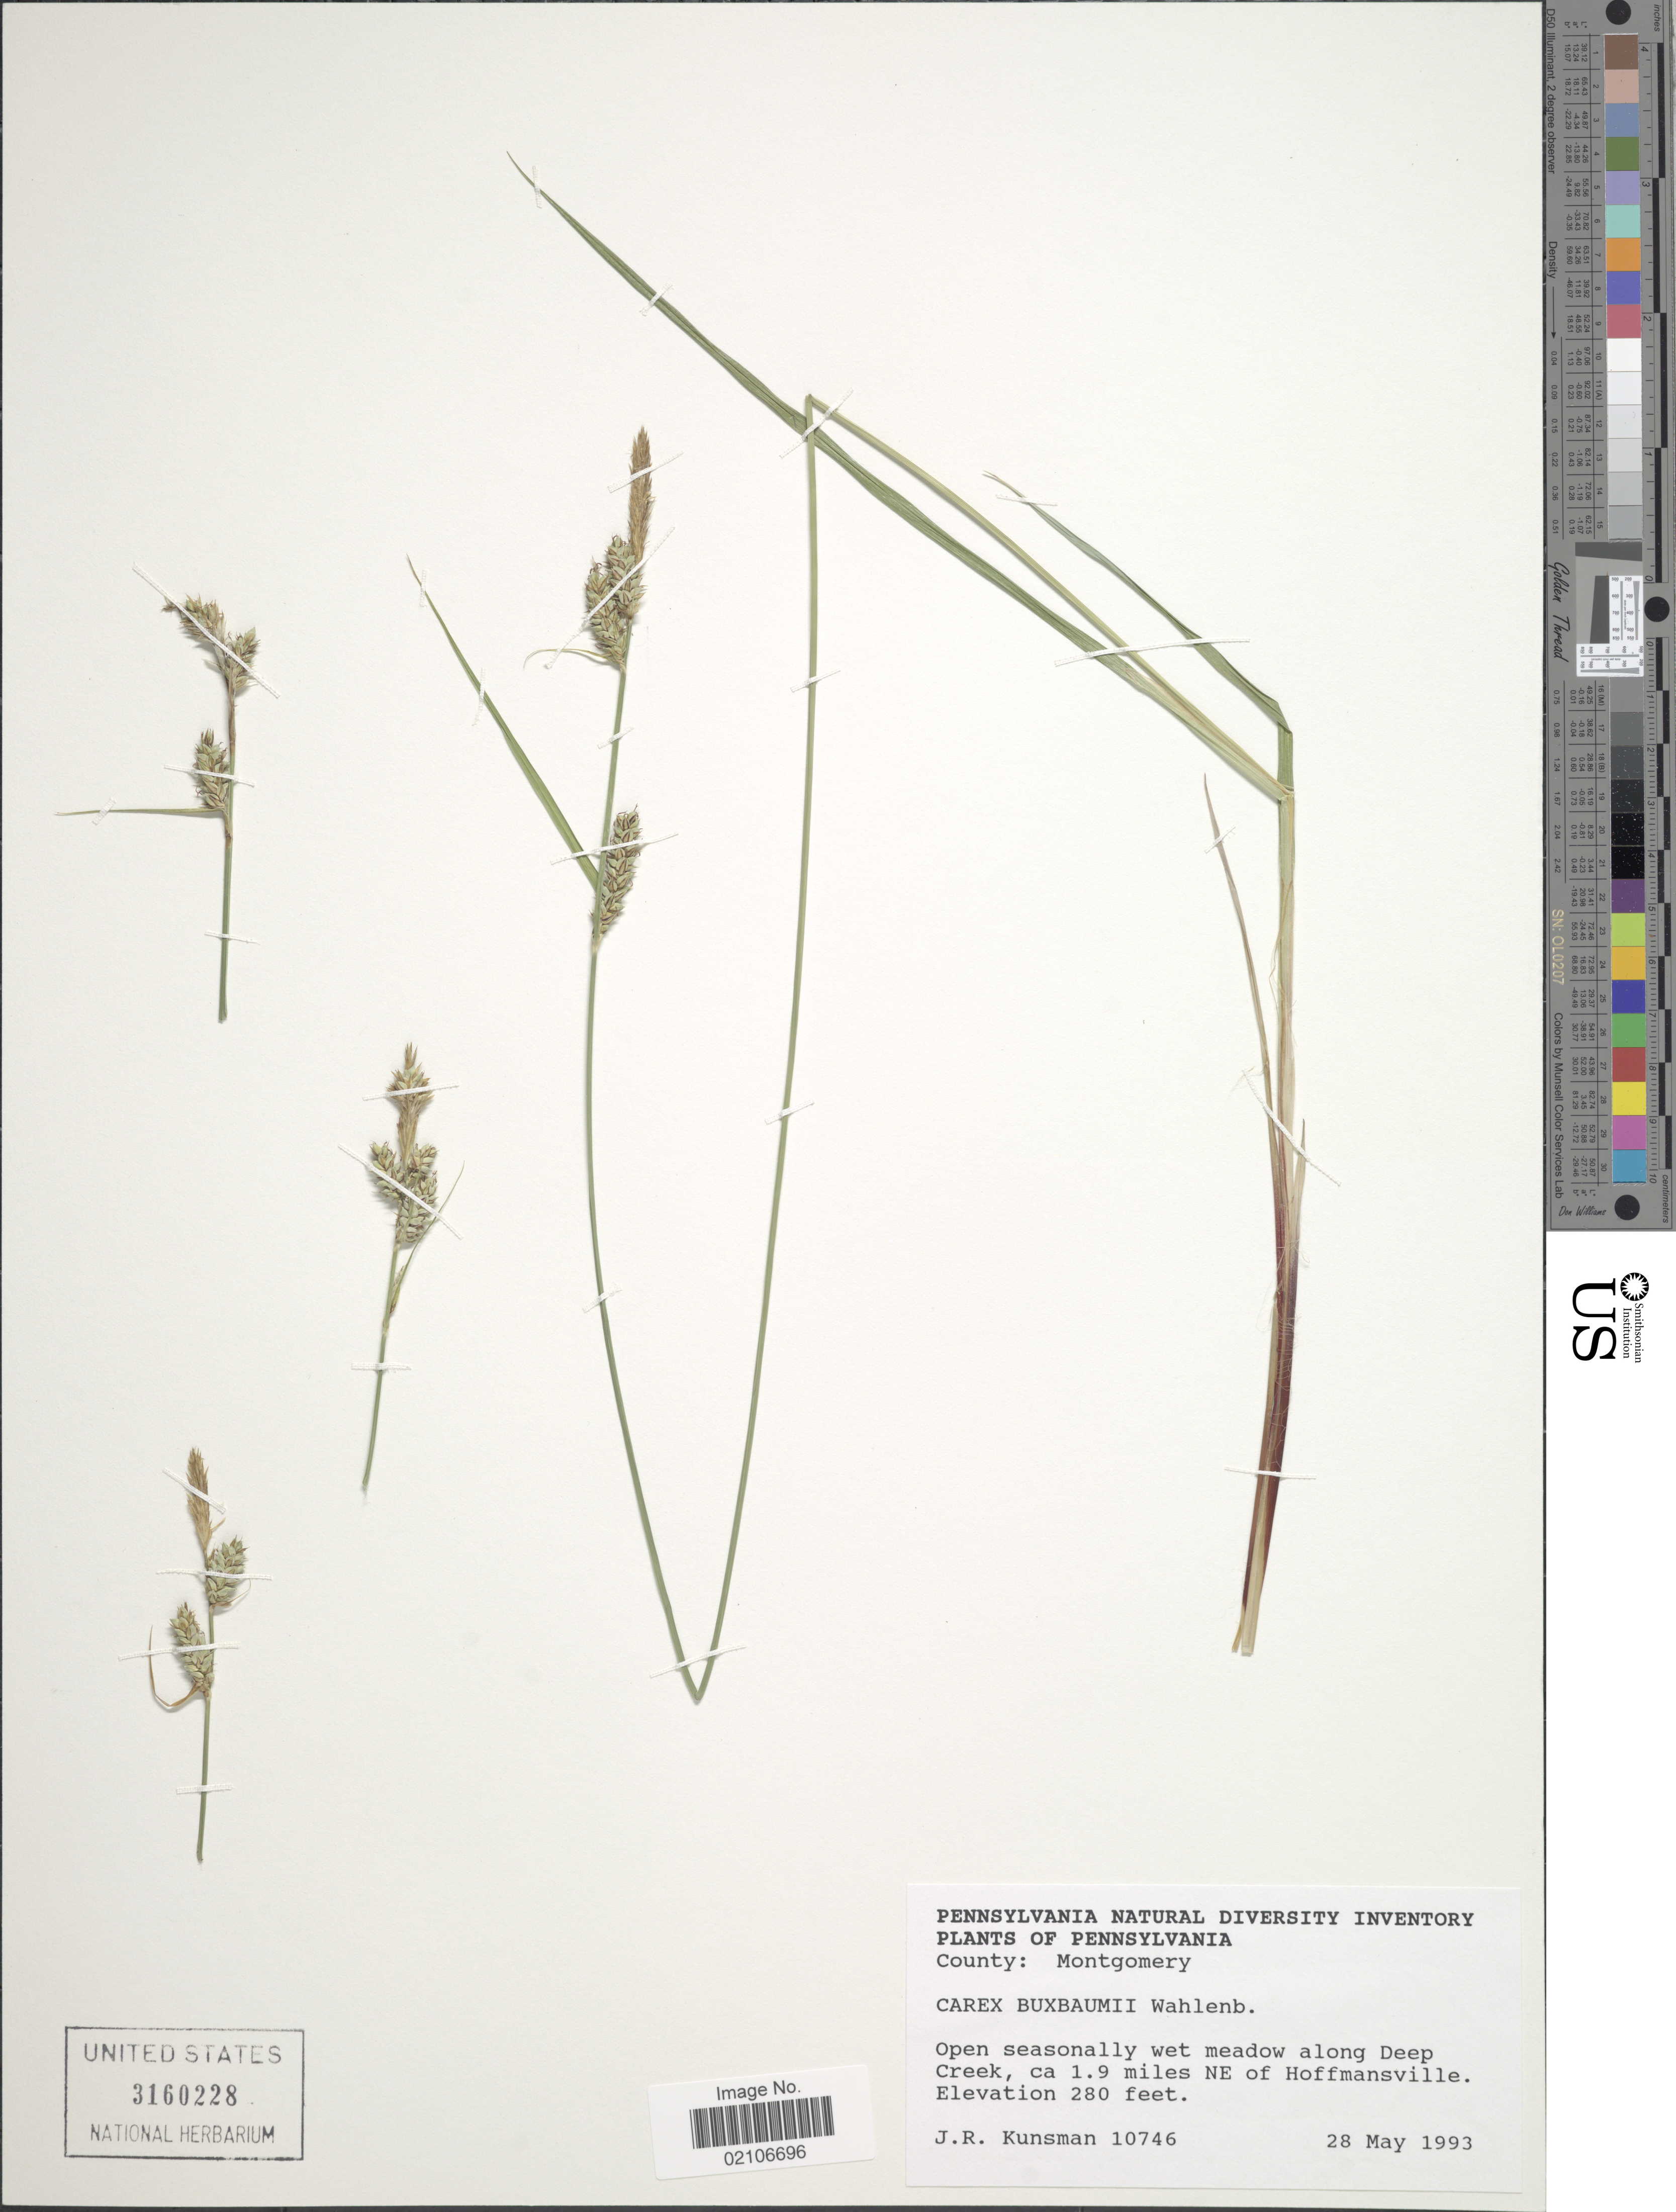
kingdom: Plantae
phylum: Tracheophyta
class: Liliopsida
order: Poales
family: Cyperaceae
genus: Carex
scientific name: Carex buxbaumii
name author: Wahlenb.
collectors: J. Kunsman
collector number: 10746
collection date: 1993-05-28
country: United States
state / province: Pennsylvania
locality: County: Montgomery, Open seasonally wet meadow along Deep Creek, ca 1.9 miles N.E. of Hoffmansville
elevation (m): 85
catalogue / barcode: US 3160228